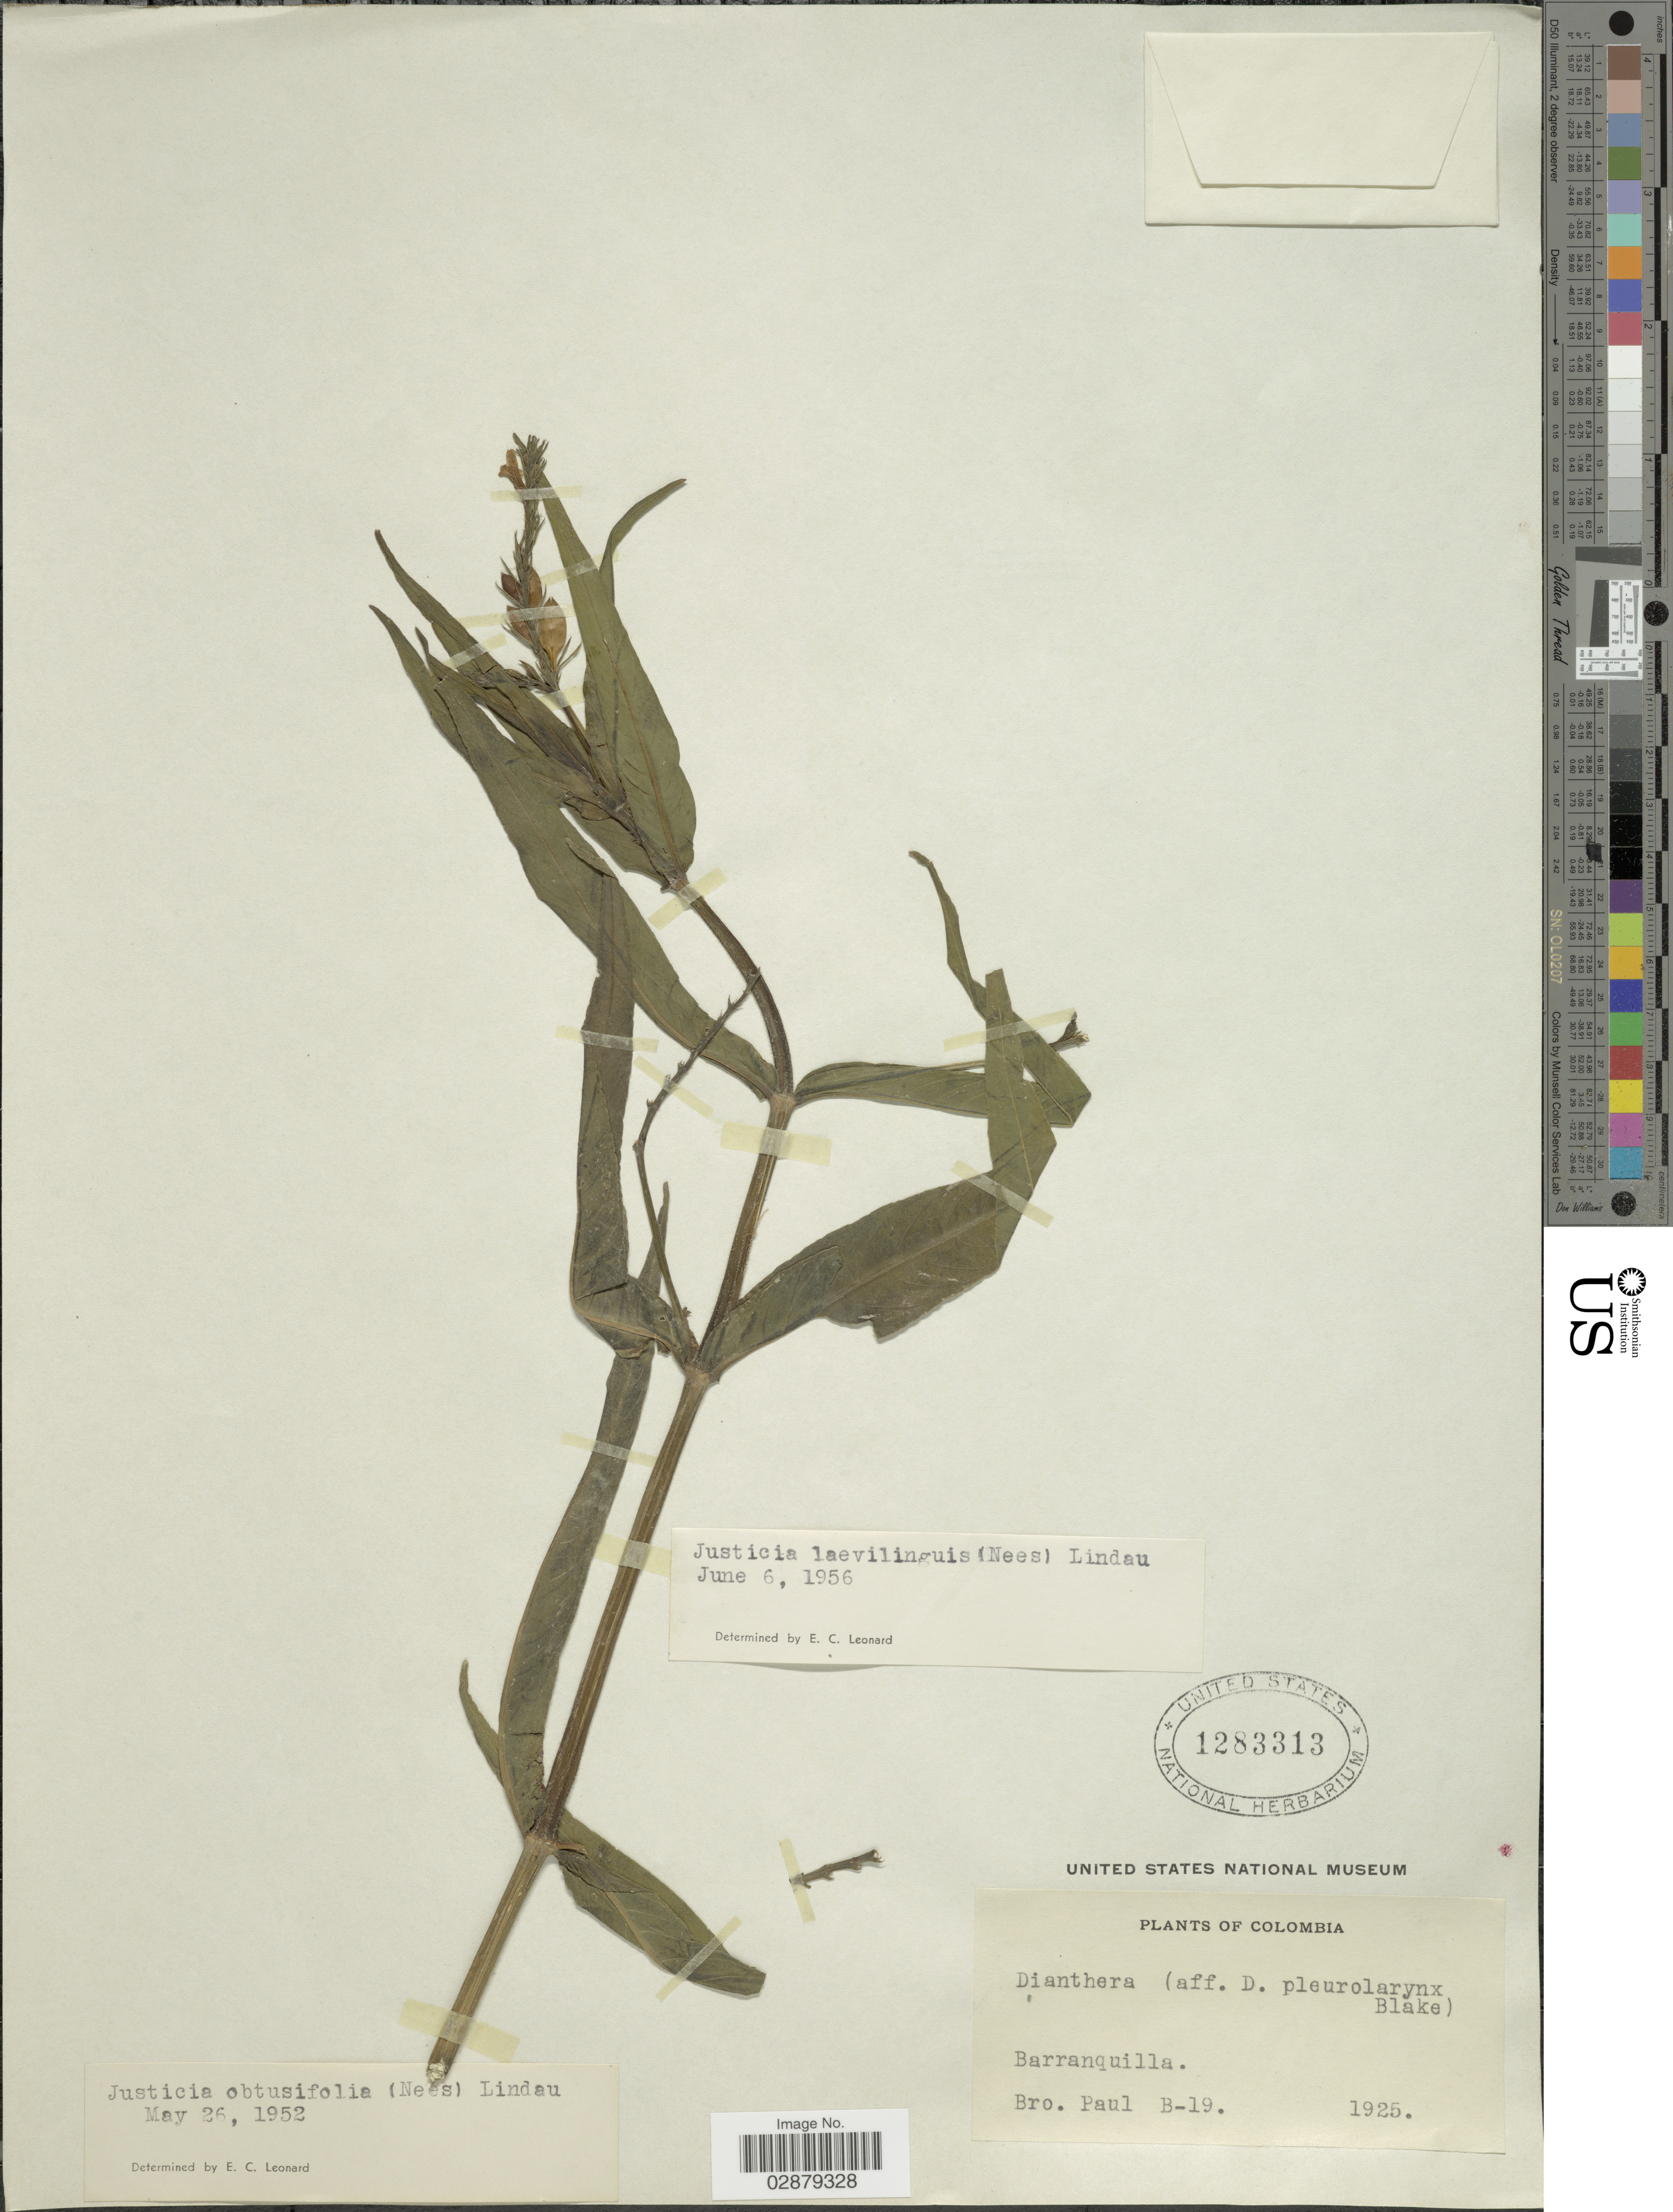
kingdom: Plantae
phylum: Tracheophyta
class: Magnoliopsida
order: Lamiales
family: Acanthaceae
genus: Justicia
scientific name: Justicia laevilinguis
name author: (Nees) Lindau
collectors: B. Paul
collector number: B-19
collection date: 1925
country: Colombia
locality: Barranquilla.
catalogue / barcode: US 1283313